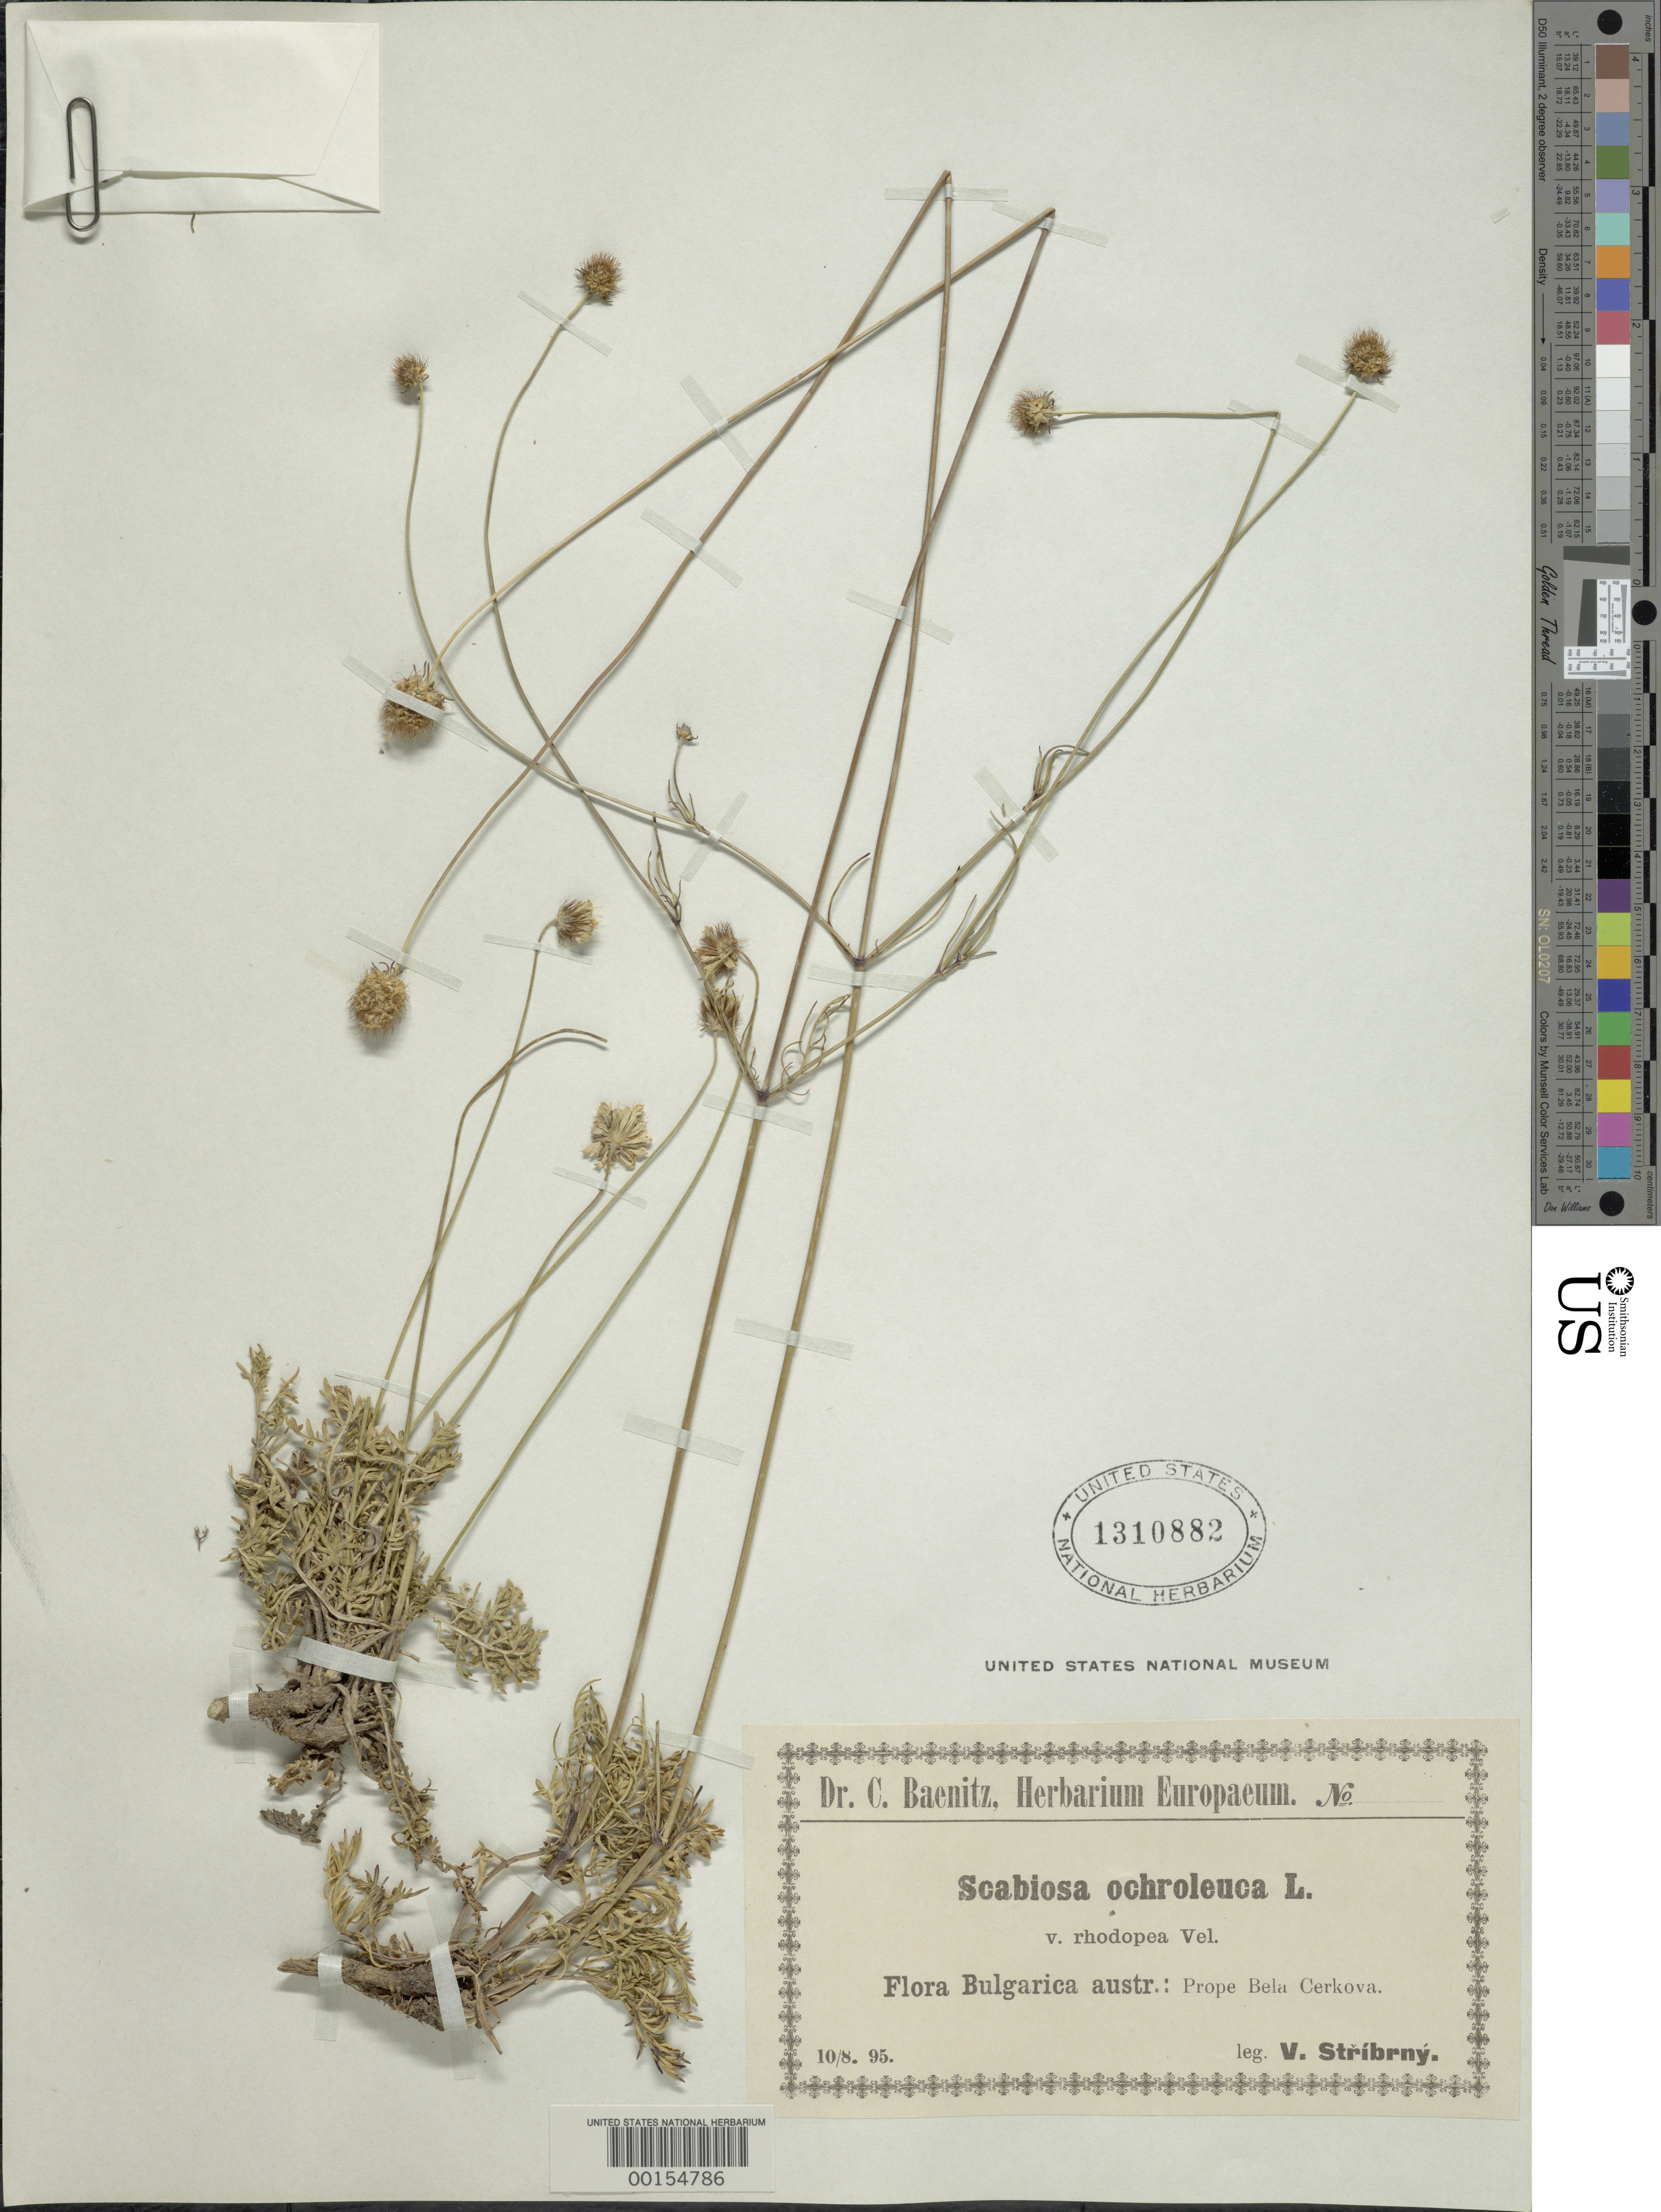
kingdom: Plantae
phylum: Tracheophyta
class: Magnoliopsida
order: Dipsacales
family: Caprifoliaceae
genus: Scabiosa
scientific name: Scabiosa ochroleuca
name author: L.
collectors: V. Stribrny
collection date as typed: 10 Aug 1895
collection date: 1895-08-10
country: Bulgaria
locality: Near Bela Cerkova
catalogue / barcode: US 1310882